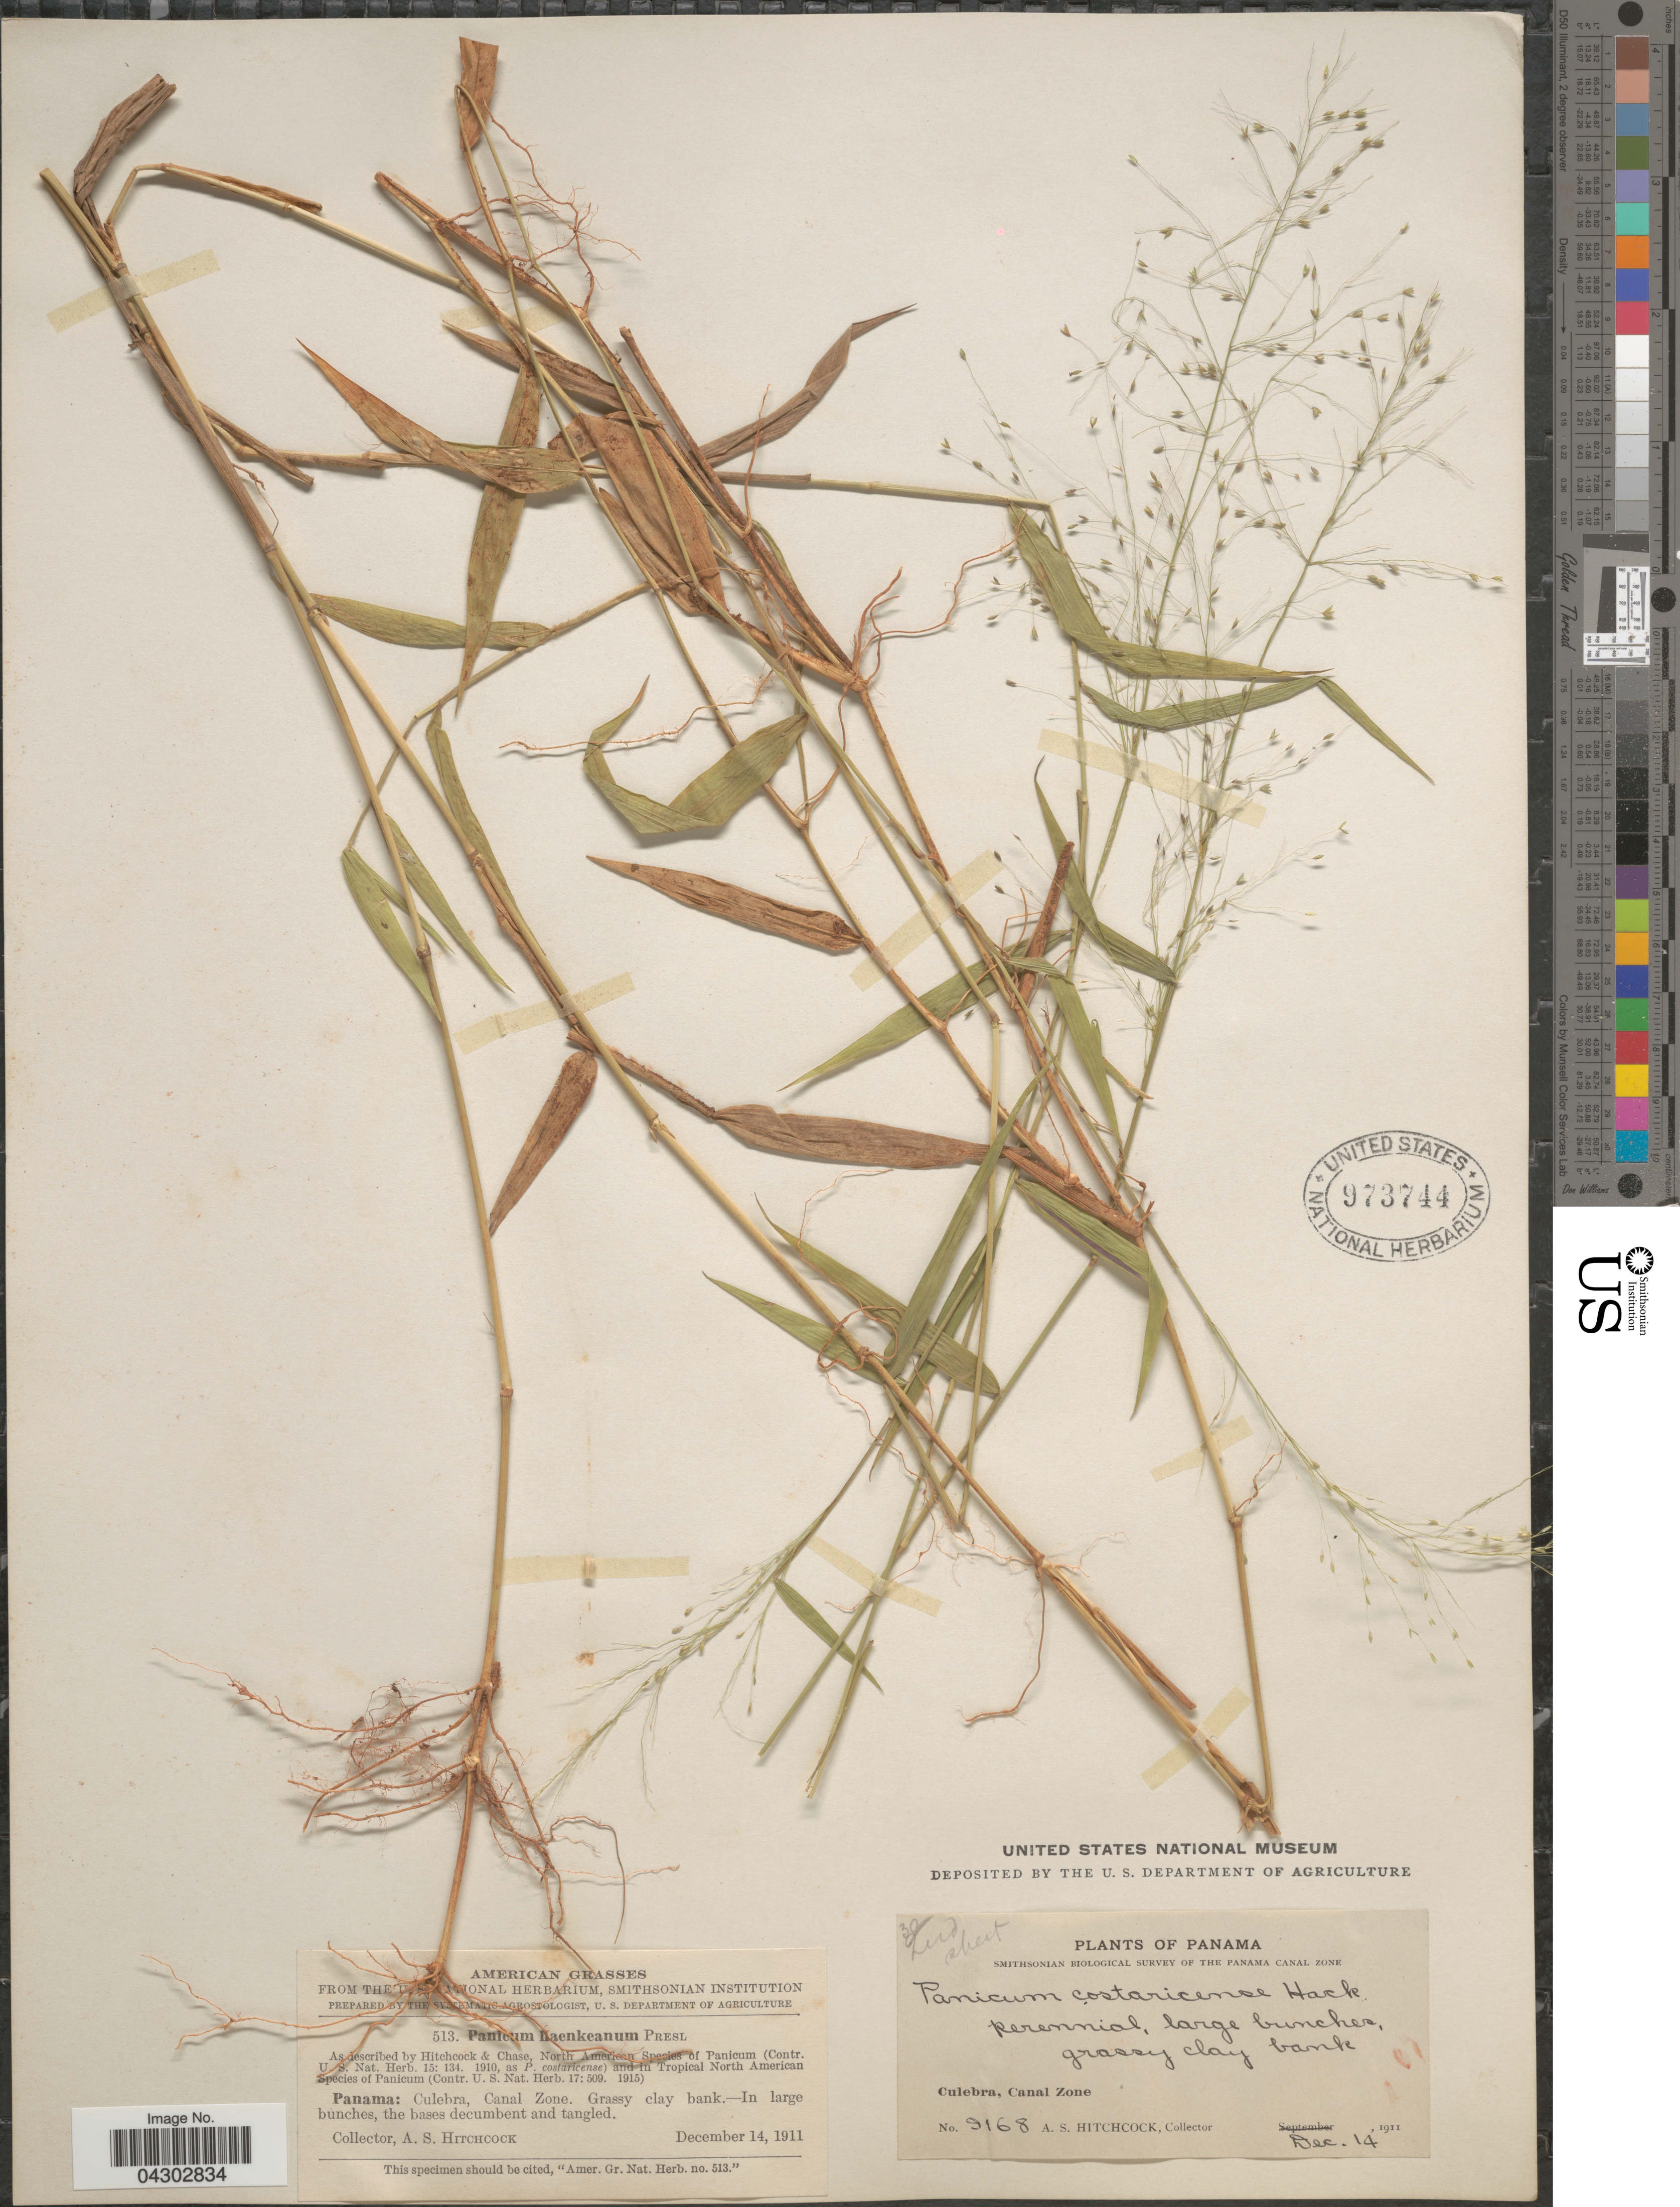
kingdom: Plantae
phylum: Tracheophyta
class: Liliopsida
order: Poales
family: Poaceae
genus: Panicum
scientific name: Panicum haenkeanum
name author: J. Presl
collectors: A. S. Hitchcock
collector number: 9168/513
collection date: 1911-12-14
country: Panama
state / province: Colón / Panamá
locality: Smithsonian Biological Survey of the Panama Canal Zone. Culebra, Canal Zone.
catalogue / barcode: US 973744